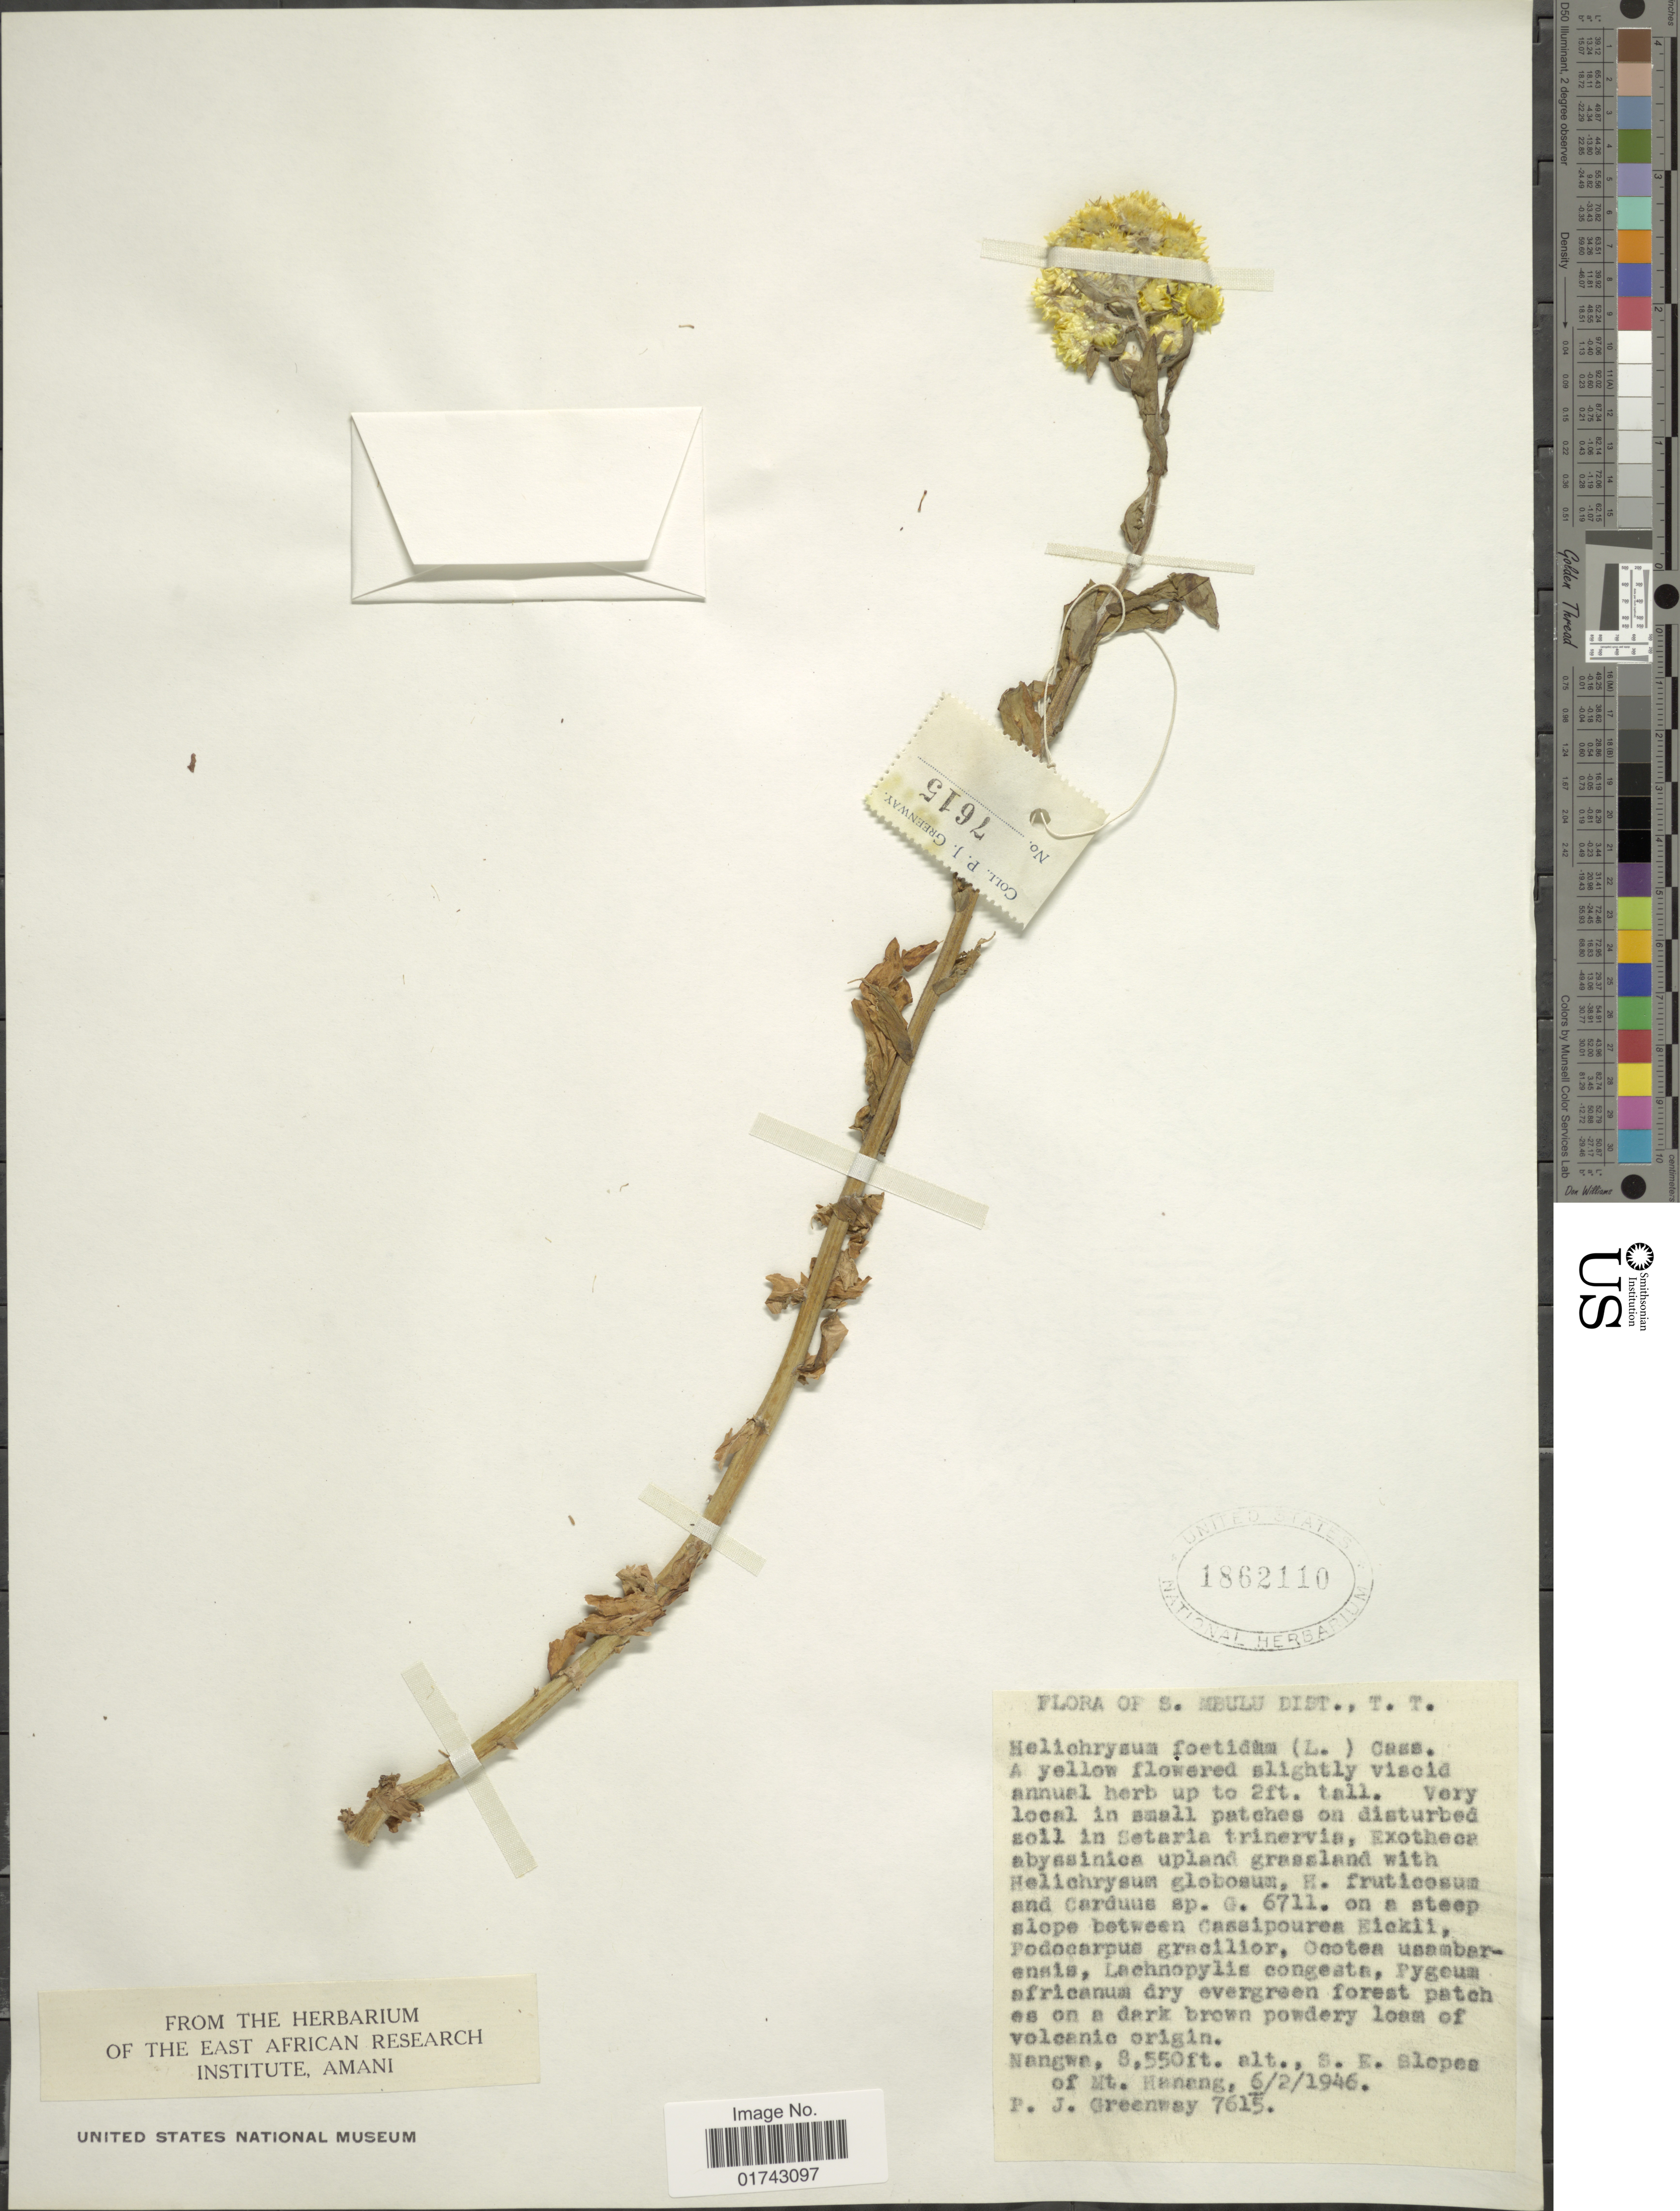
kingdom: Plantae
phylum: Tracheophyta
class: Magnoliopsida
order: Asterales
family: Asteraceae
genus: Helichrysum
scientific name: Helichrysum foetidum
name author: (L.) Moench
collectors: P. J. Greenway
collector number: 7615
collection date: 1946-02-06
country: Tanzania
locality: Mbulu Dist., T. T. Nangwe, S. E. slopes of Mt. Hanang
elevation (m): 2606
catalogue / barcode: US 1862110